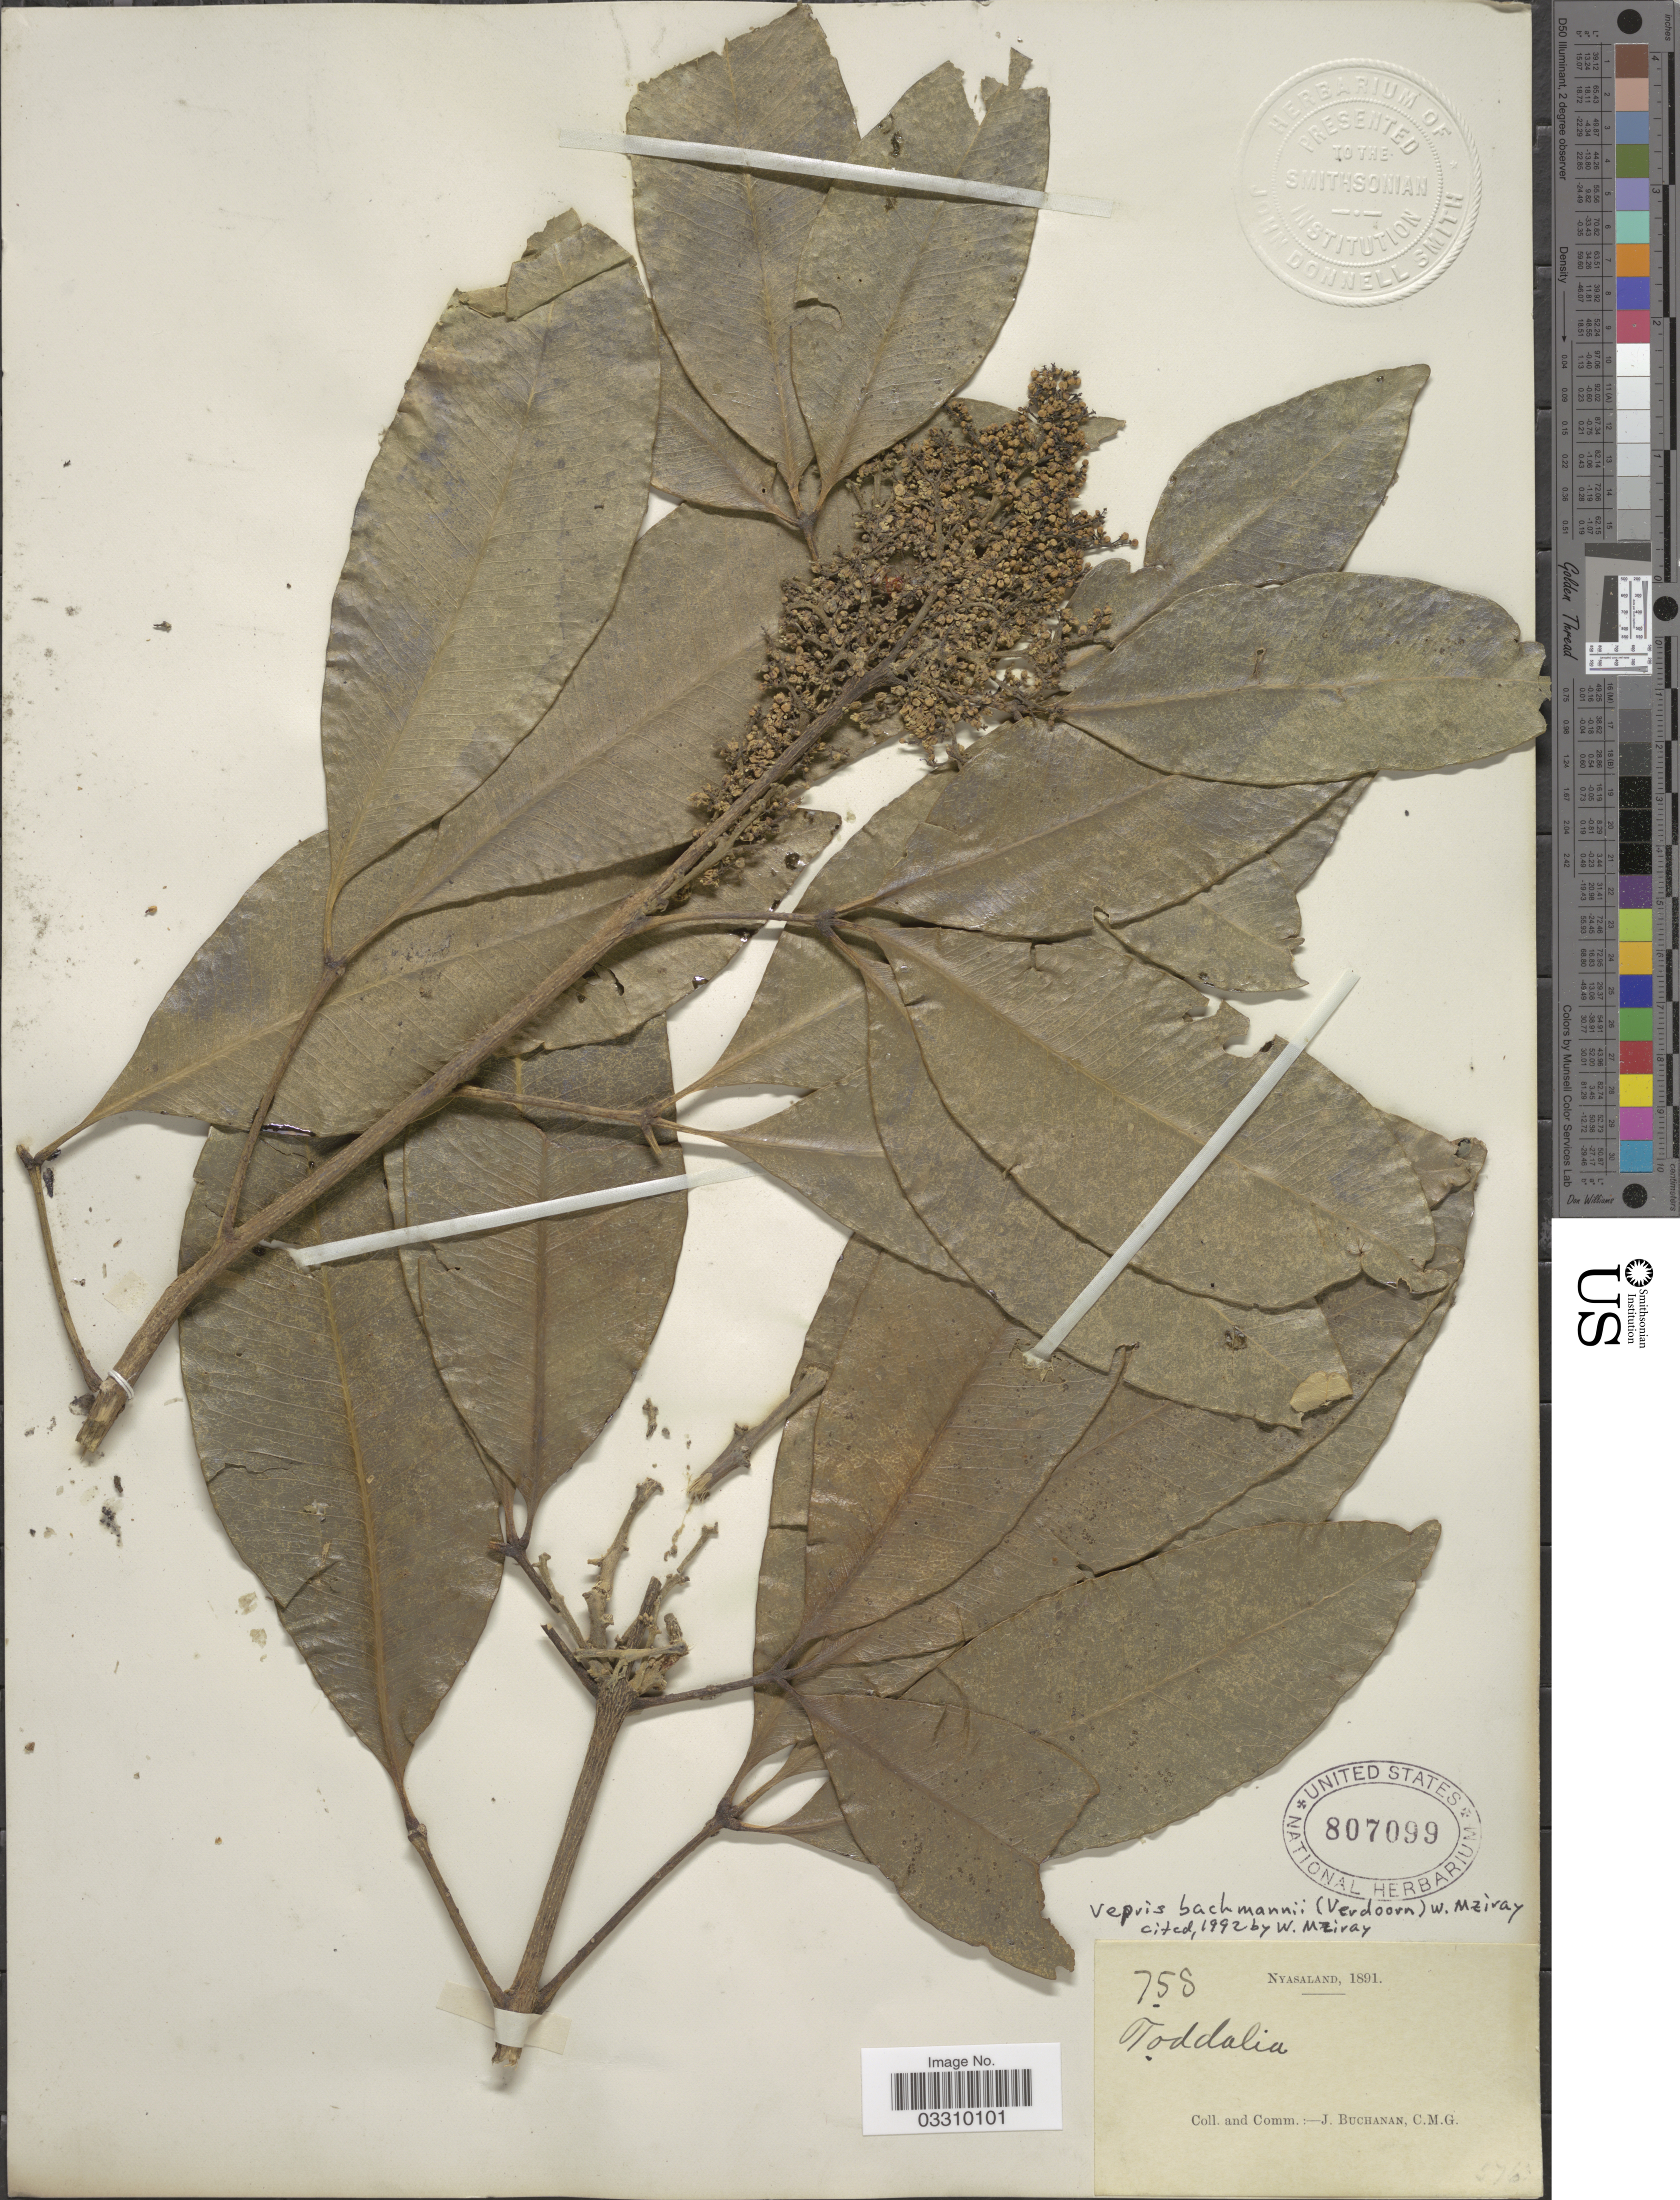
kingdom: Plantae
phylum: Tracheophyta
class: Magnoliopsida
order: Sapindales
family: Rutaceae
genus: Vepris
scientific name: Vepris bachmannii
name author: (I. Verd.) Mziray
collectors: J. Buchanan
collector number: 758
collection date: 1891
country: Malawi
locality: Nyasaland.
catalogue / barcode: US 807099